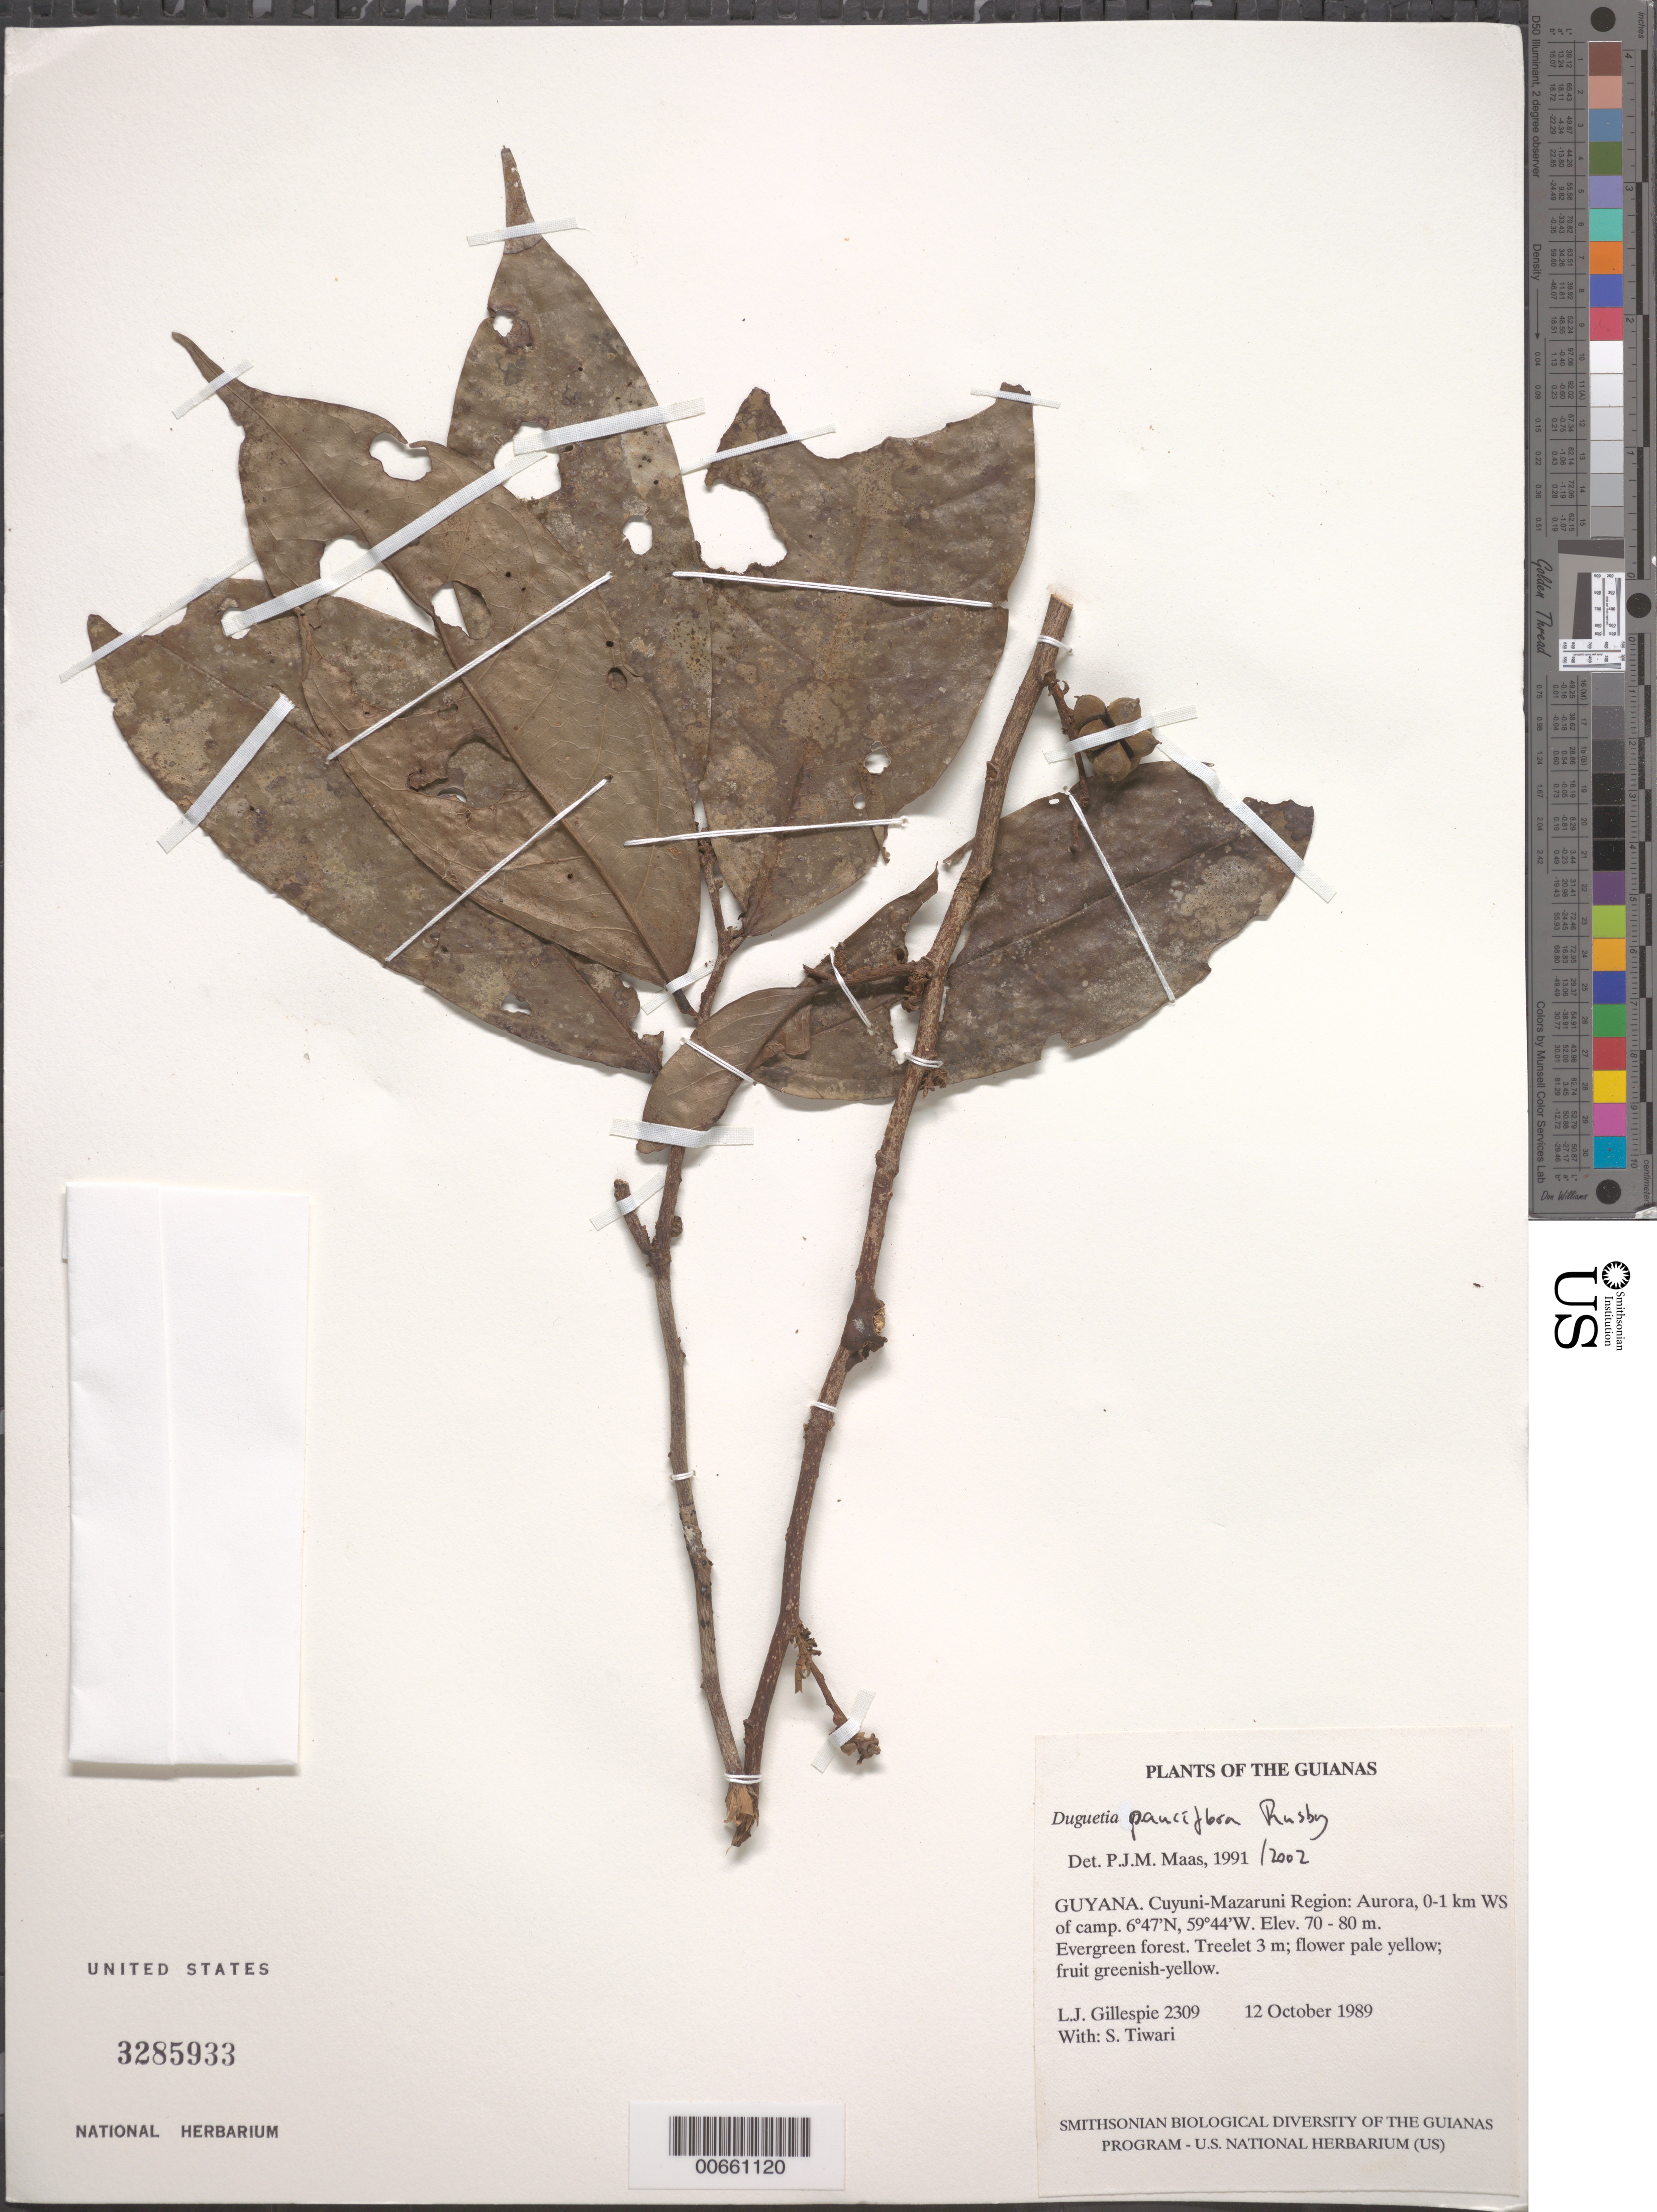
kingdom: Plantae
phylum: Tracheophyta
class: Magnoliopsida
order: Magnoliales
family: Annonaceae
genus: Duguetia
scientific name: Duguetia pauciflora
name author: Rusby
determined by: Maas, Paul J. M.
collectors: L. J. Gillespie & S. Tiwari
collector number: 2309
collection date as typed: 12 October 1989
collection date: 1989-10-12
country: Guyana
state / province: Cuyuni-Mazaruni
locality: Aurora, 0-1 km WSW of camp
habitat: Evergreen forest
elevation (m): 70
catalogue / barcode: US 3285933